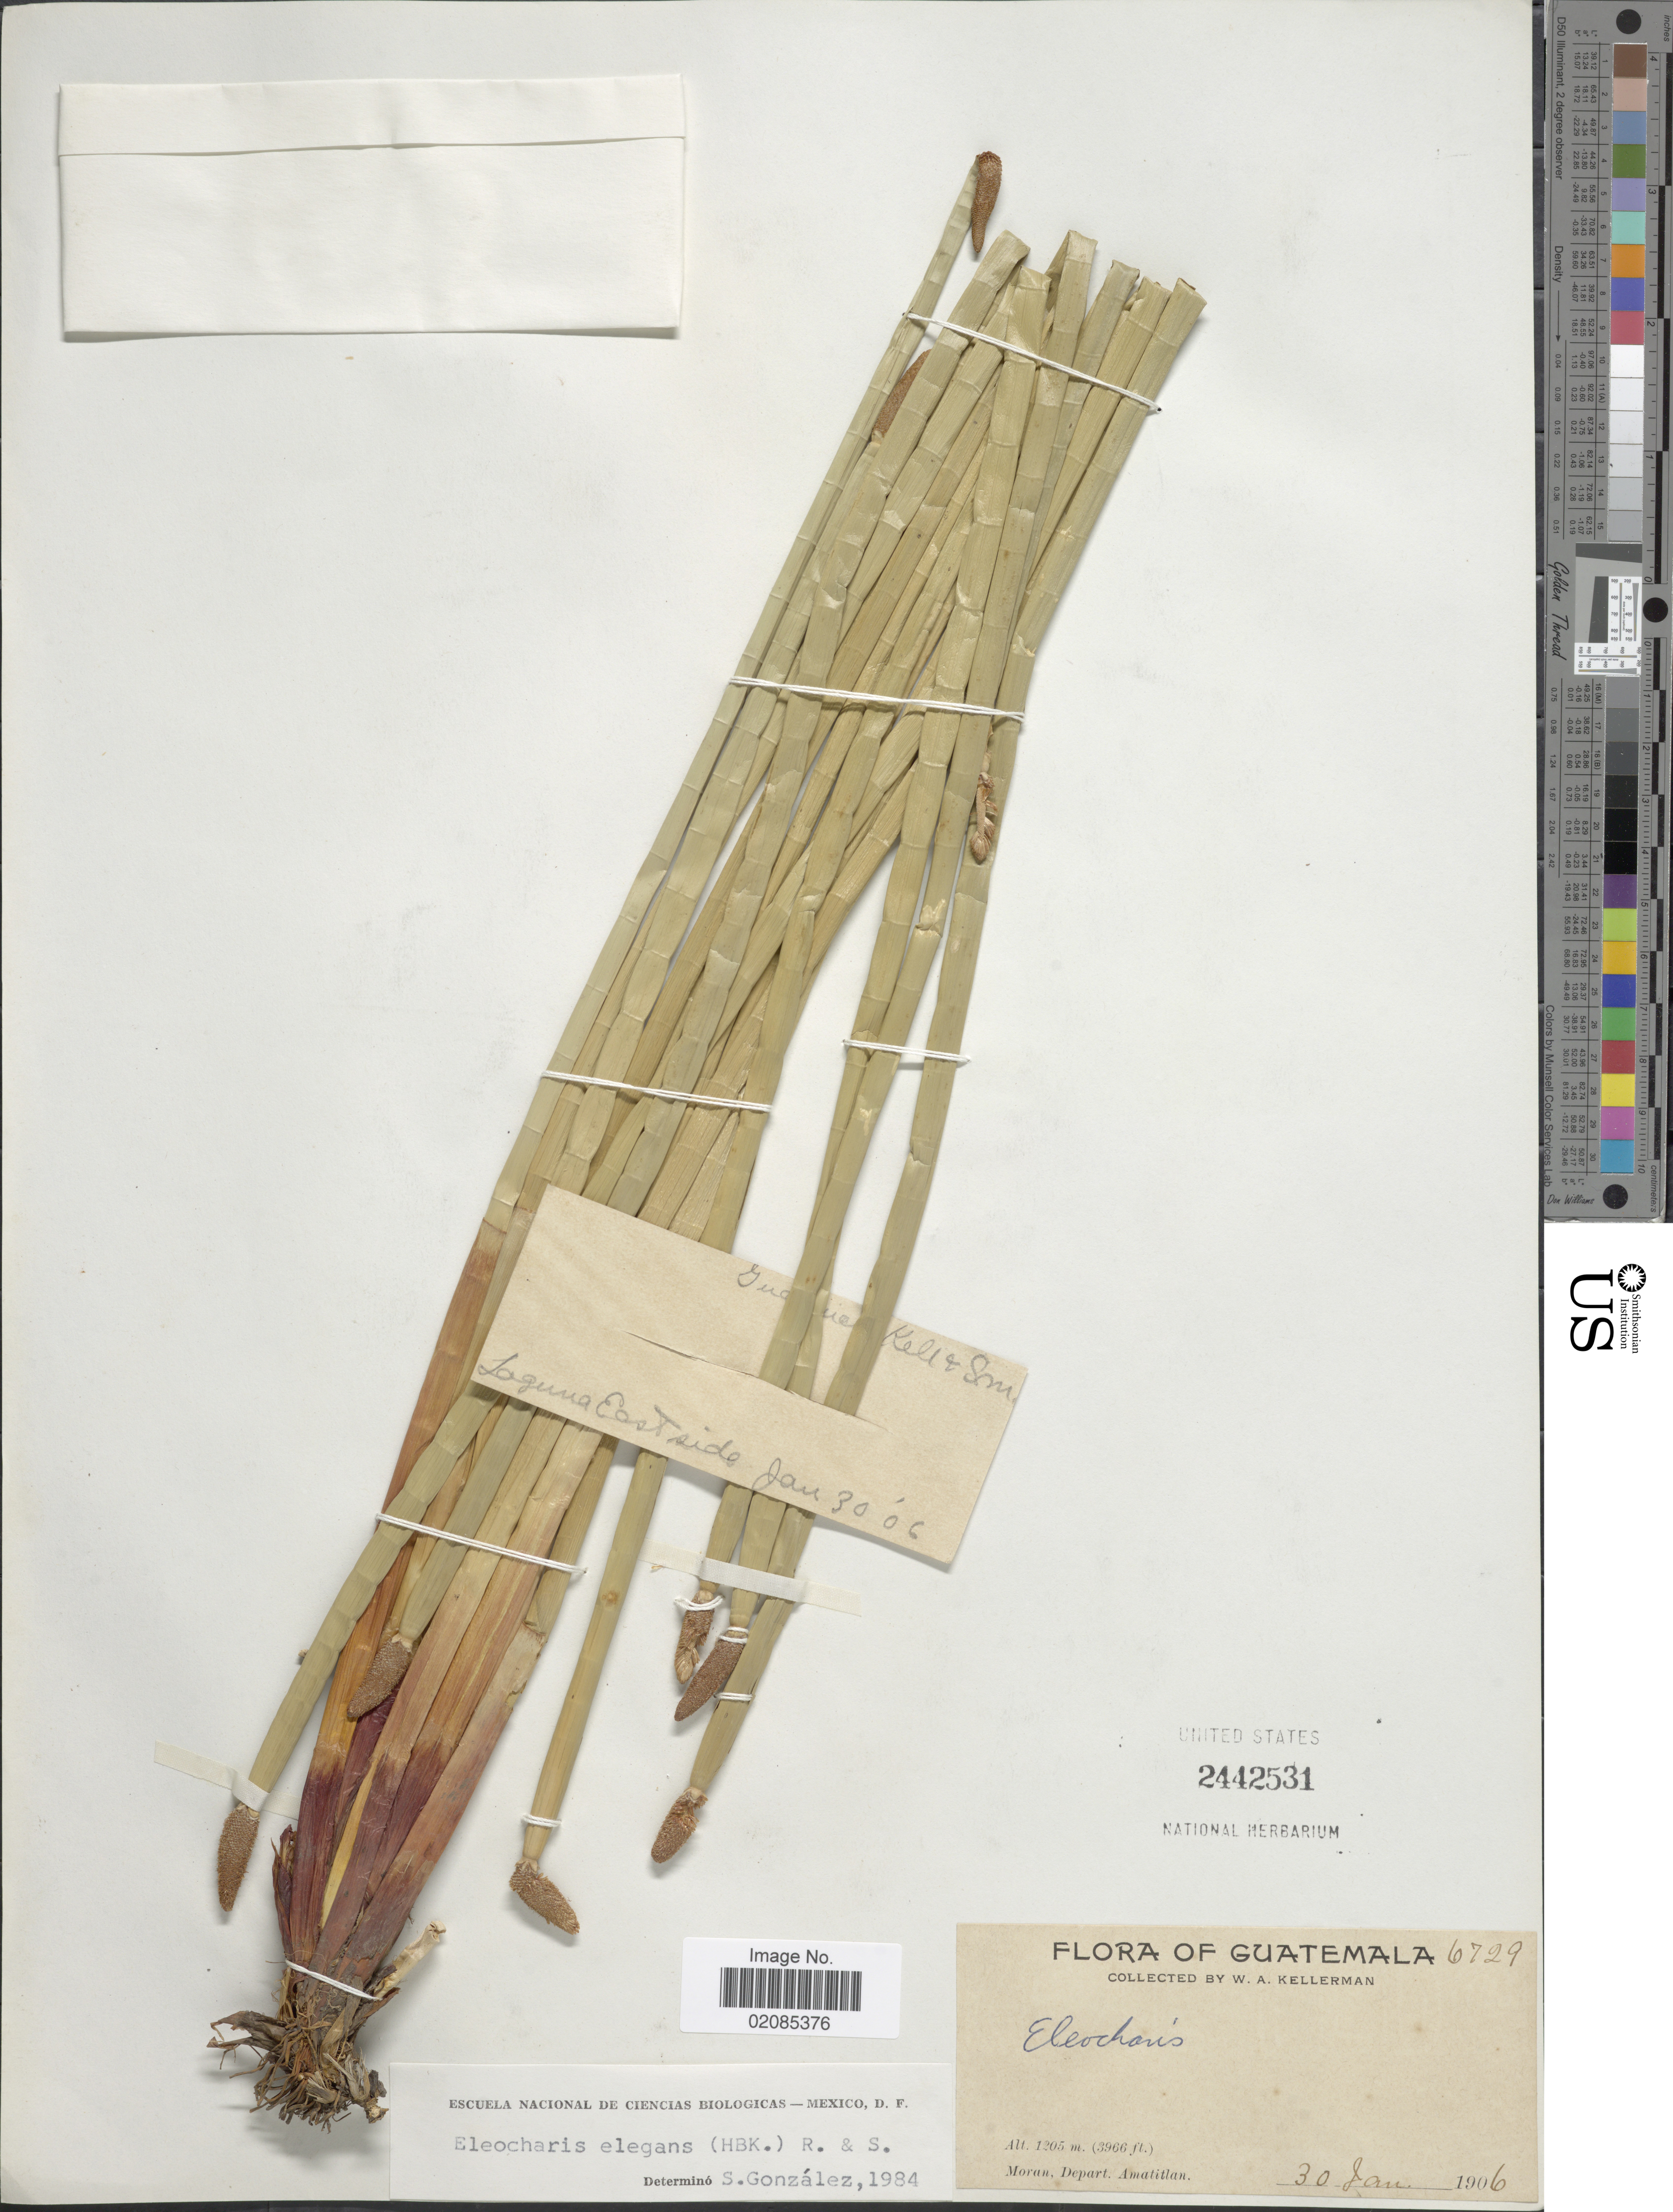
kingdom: Plantae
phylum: Tracheophyta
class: Liliopsida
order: Poales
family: Cyperaceae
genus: Eleocharis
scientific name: Eleocharis elegans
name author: (Kunth) Roem. & Schult.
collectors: W. Kellerman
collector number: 6729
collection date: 1906-01-30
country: Guatemala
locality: Moran, Depart. Amatitlan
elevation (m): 1205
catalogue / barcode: US 2442531